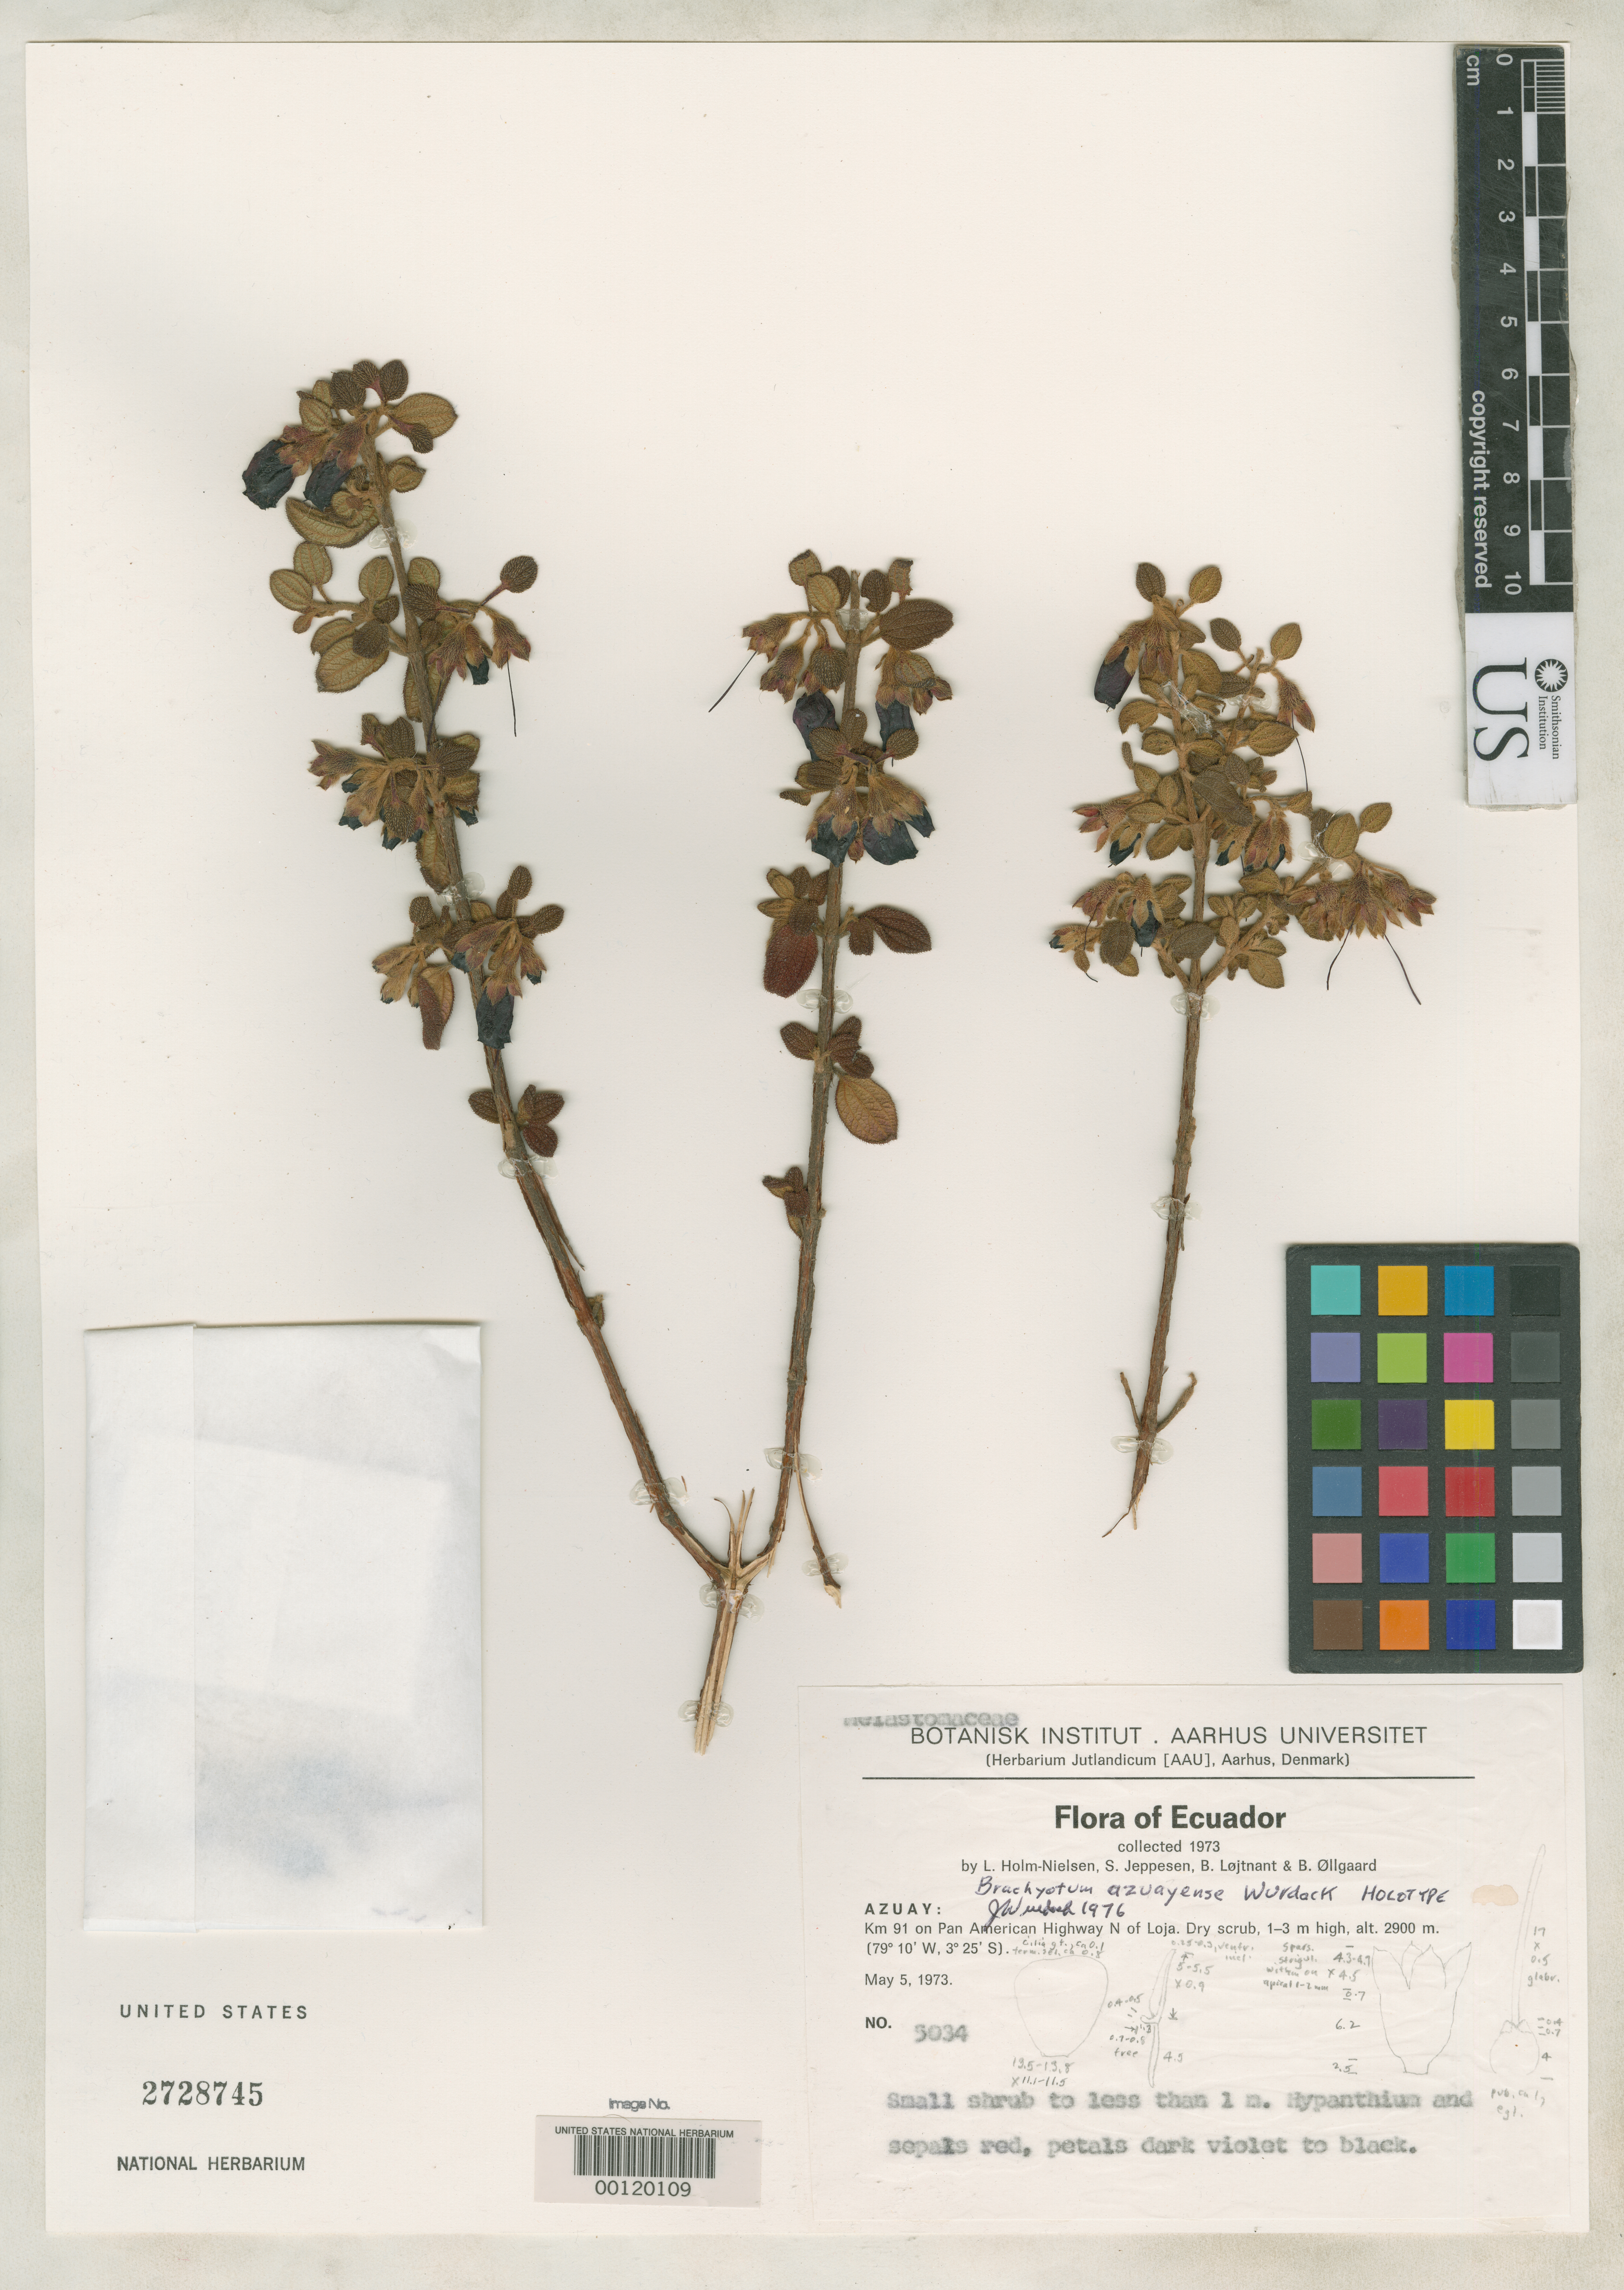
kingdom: Plantae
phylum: Tracheophyta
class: Magnoliopsida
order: Myrtales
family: Melastomataceae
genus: Brachyotum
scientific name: Brachyotum azuayense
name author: Wurdack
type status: Holotype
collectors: L. B. Holm-Nielsen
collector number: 5034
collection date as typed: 05 May 1973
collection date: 1973-05-05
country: Ecuador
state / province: Azuay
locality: Pan American highway km. 91, N of Loja.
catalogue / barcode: US 2728745